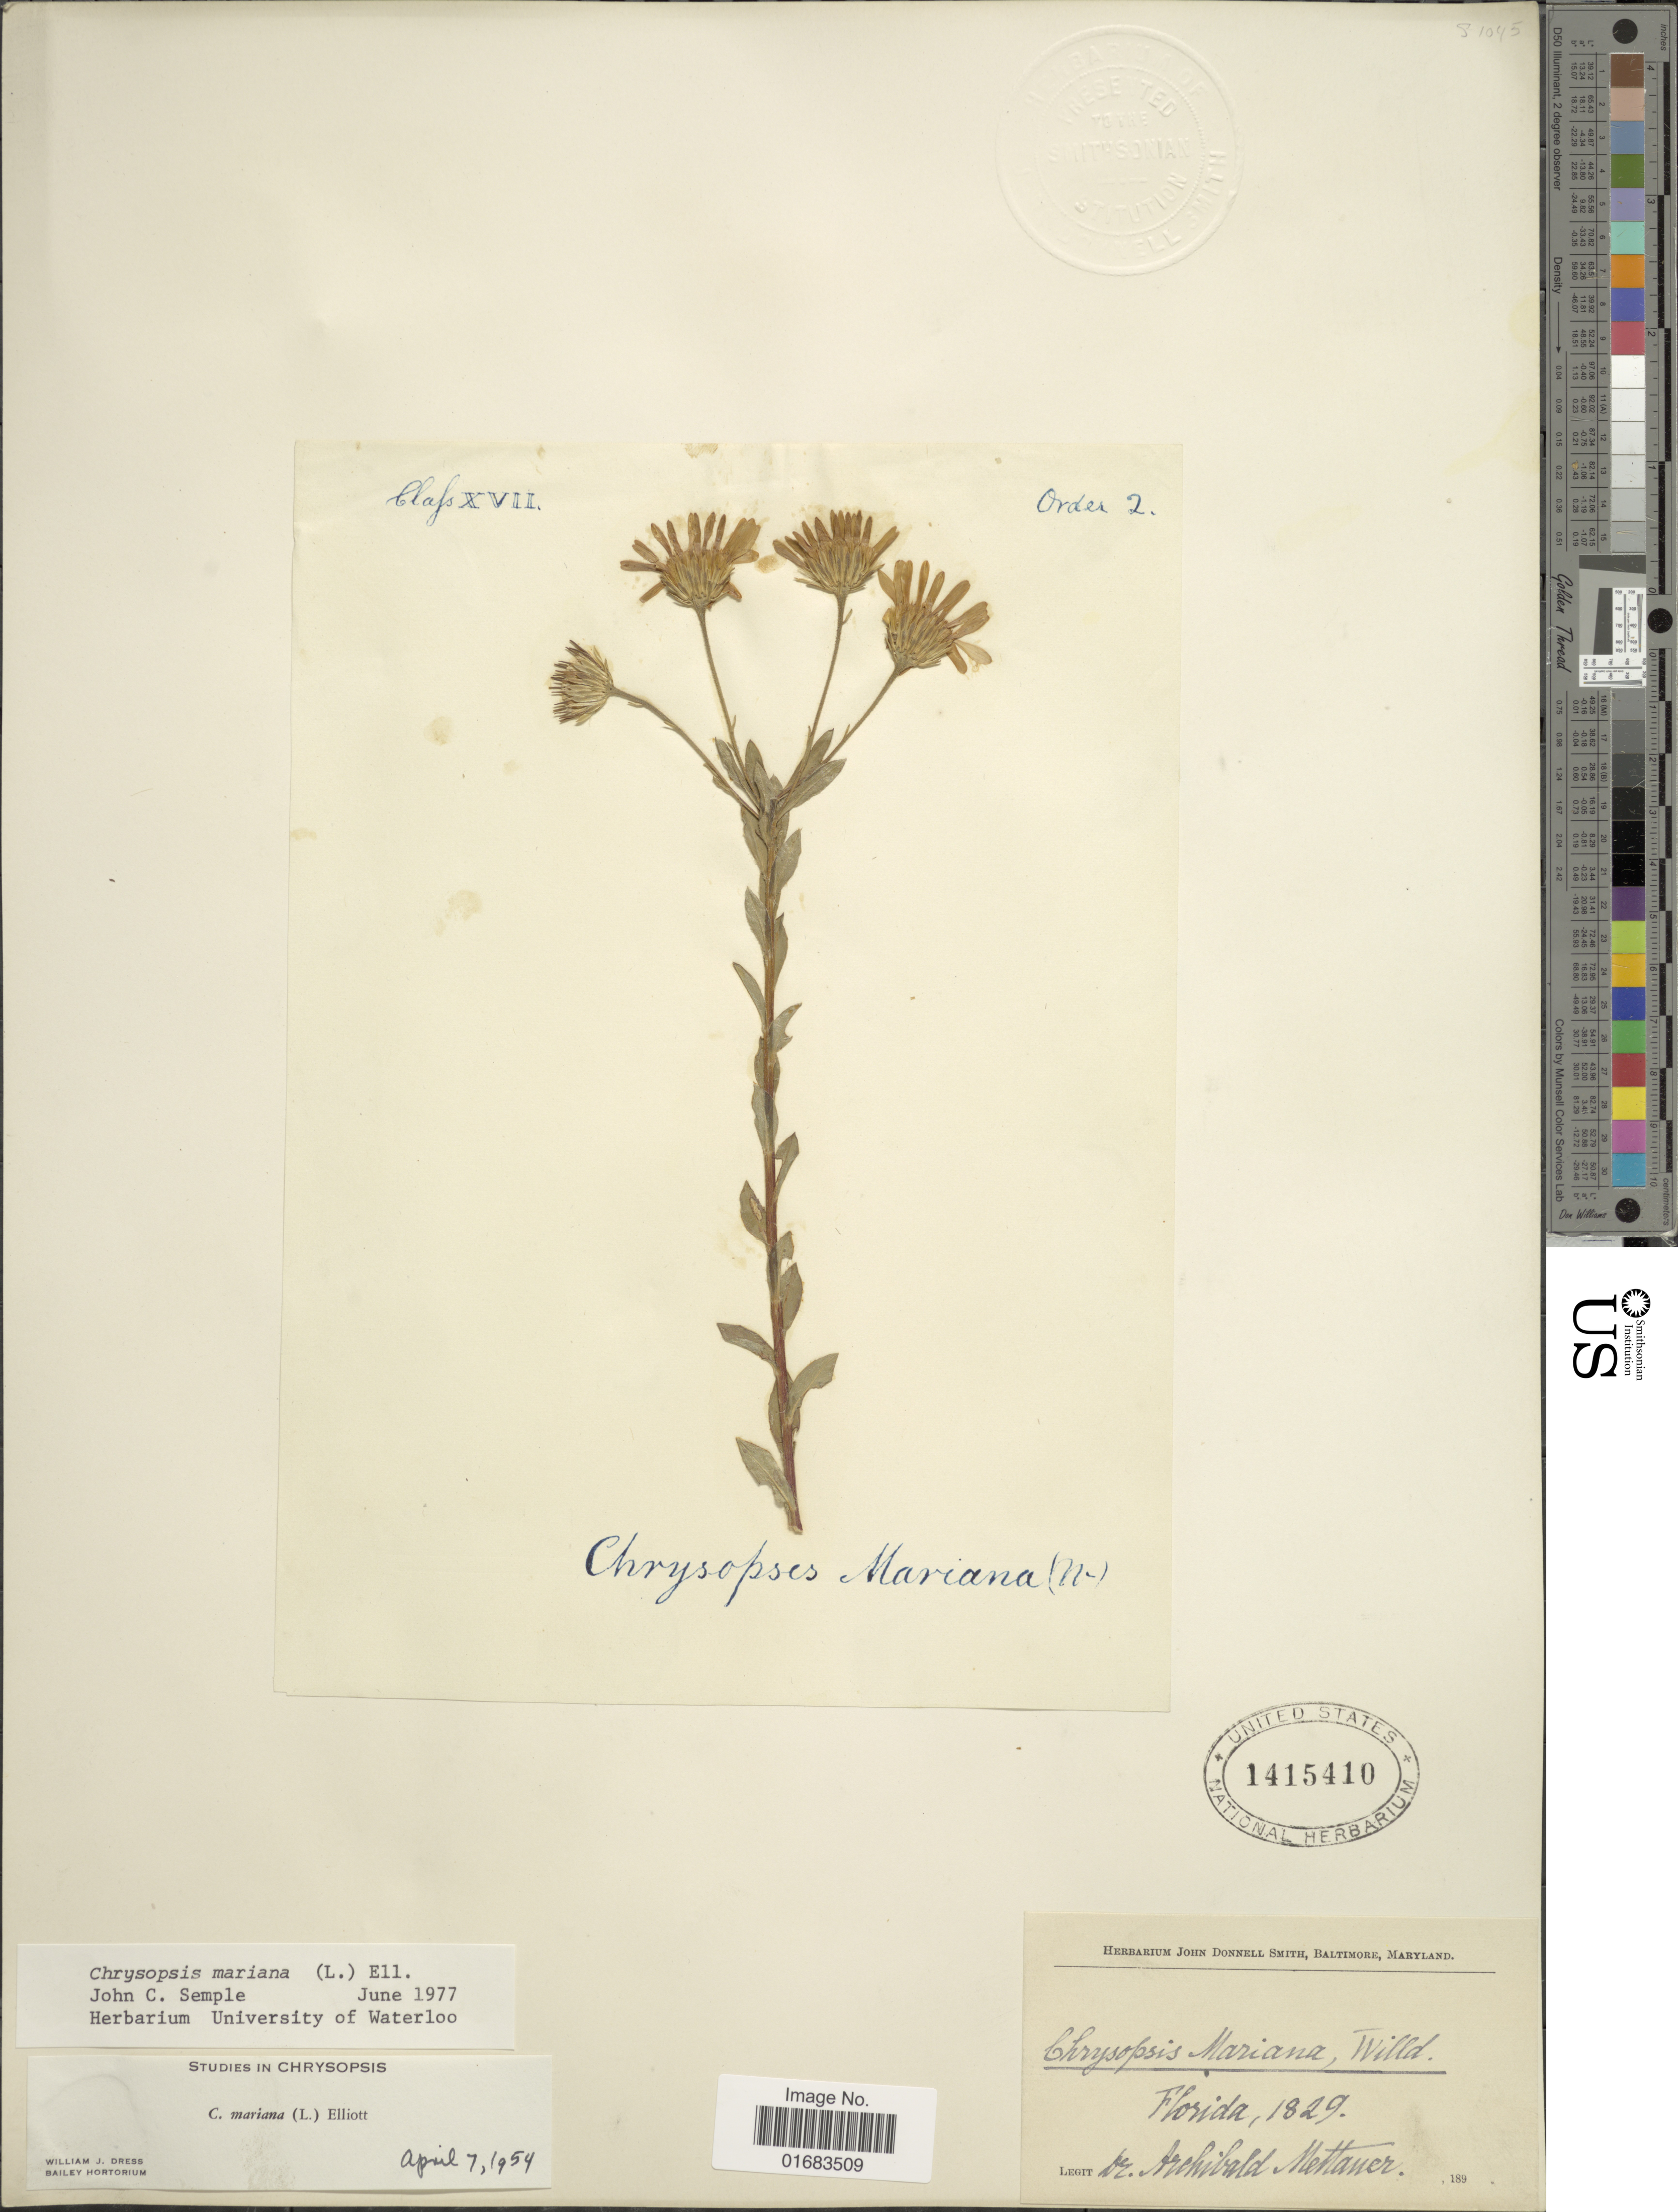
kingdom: Plantae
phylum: Tracheophyta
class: Magnoliopsida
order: Asterales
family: Asteraceae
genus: Chrysopsis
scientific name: Chrysopsis mariana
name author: (L.) Elliott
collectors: A. Mettauer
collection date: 1829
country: United States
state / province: Florida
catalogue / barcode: US 1415410